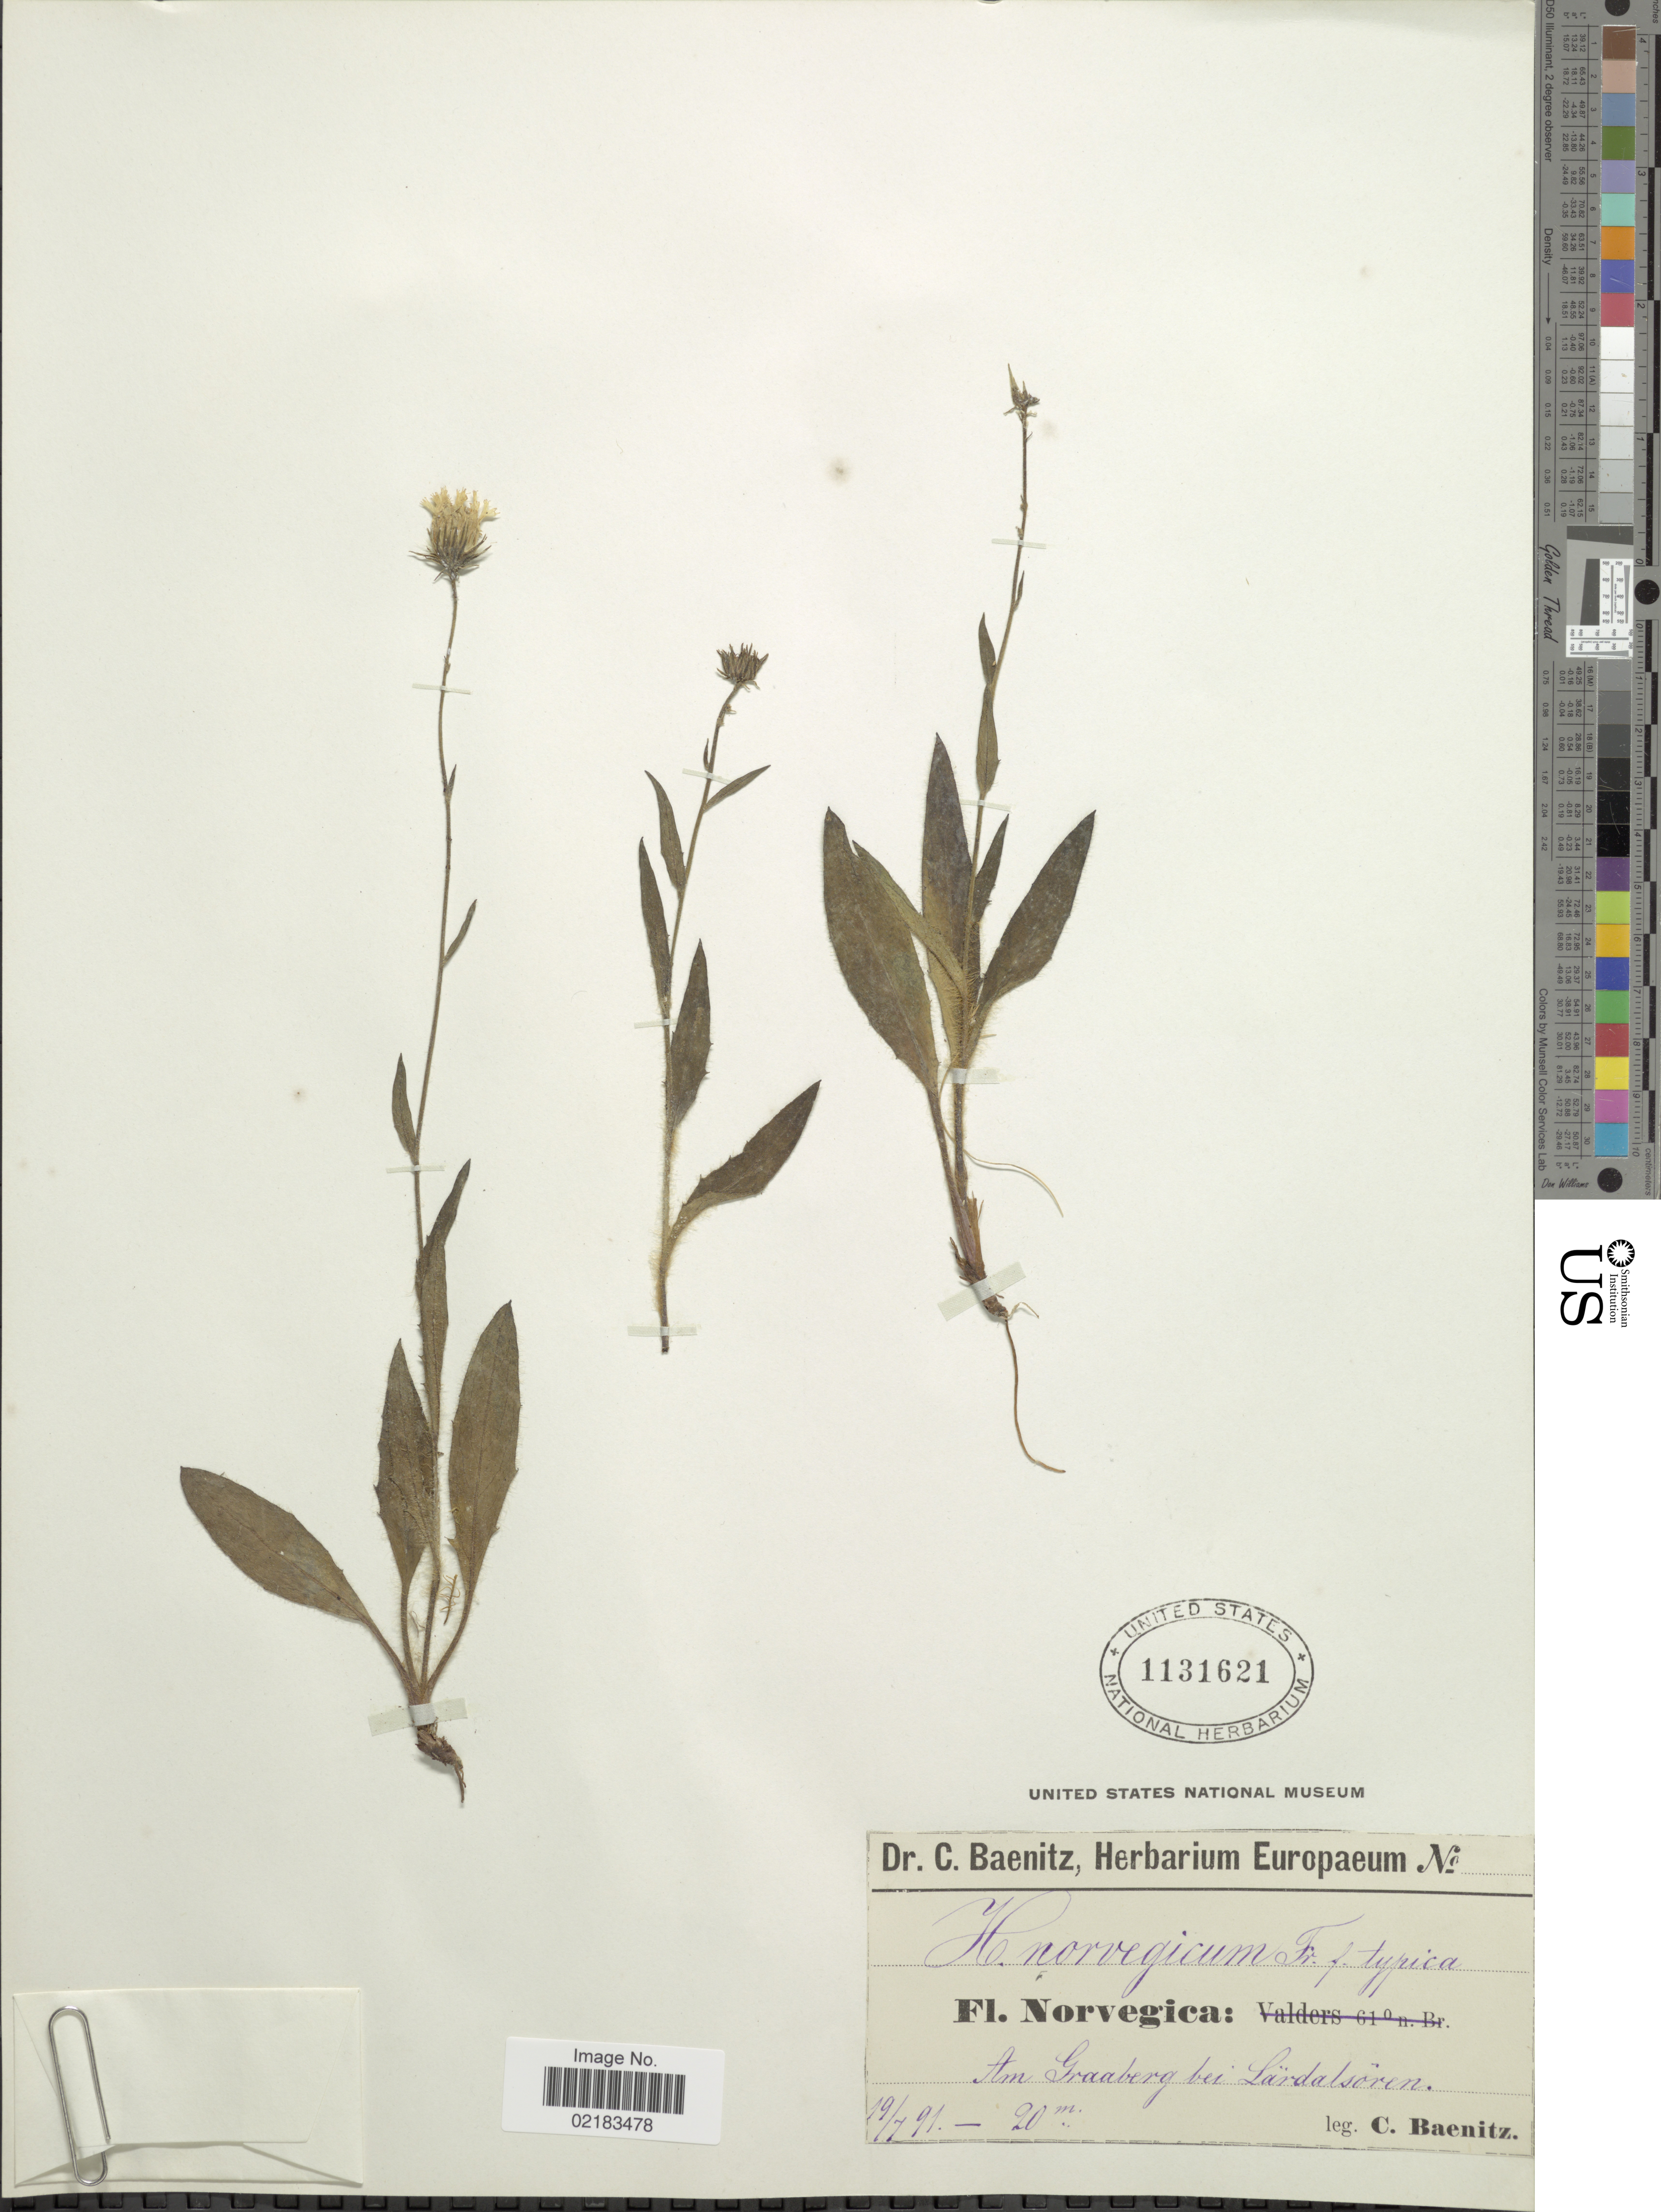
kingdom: Plantae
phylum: Tracheophyta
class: Magnoliopsida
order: Asterales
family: Asteraceae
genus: Hieracium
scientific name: Hieracium norvegicum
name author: Fr.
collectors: C. G. Baenitz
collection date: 1991-07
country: Norway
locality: Am Graaberg bei Lärdalsören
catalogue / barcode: US 1131621